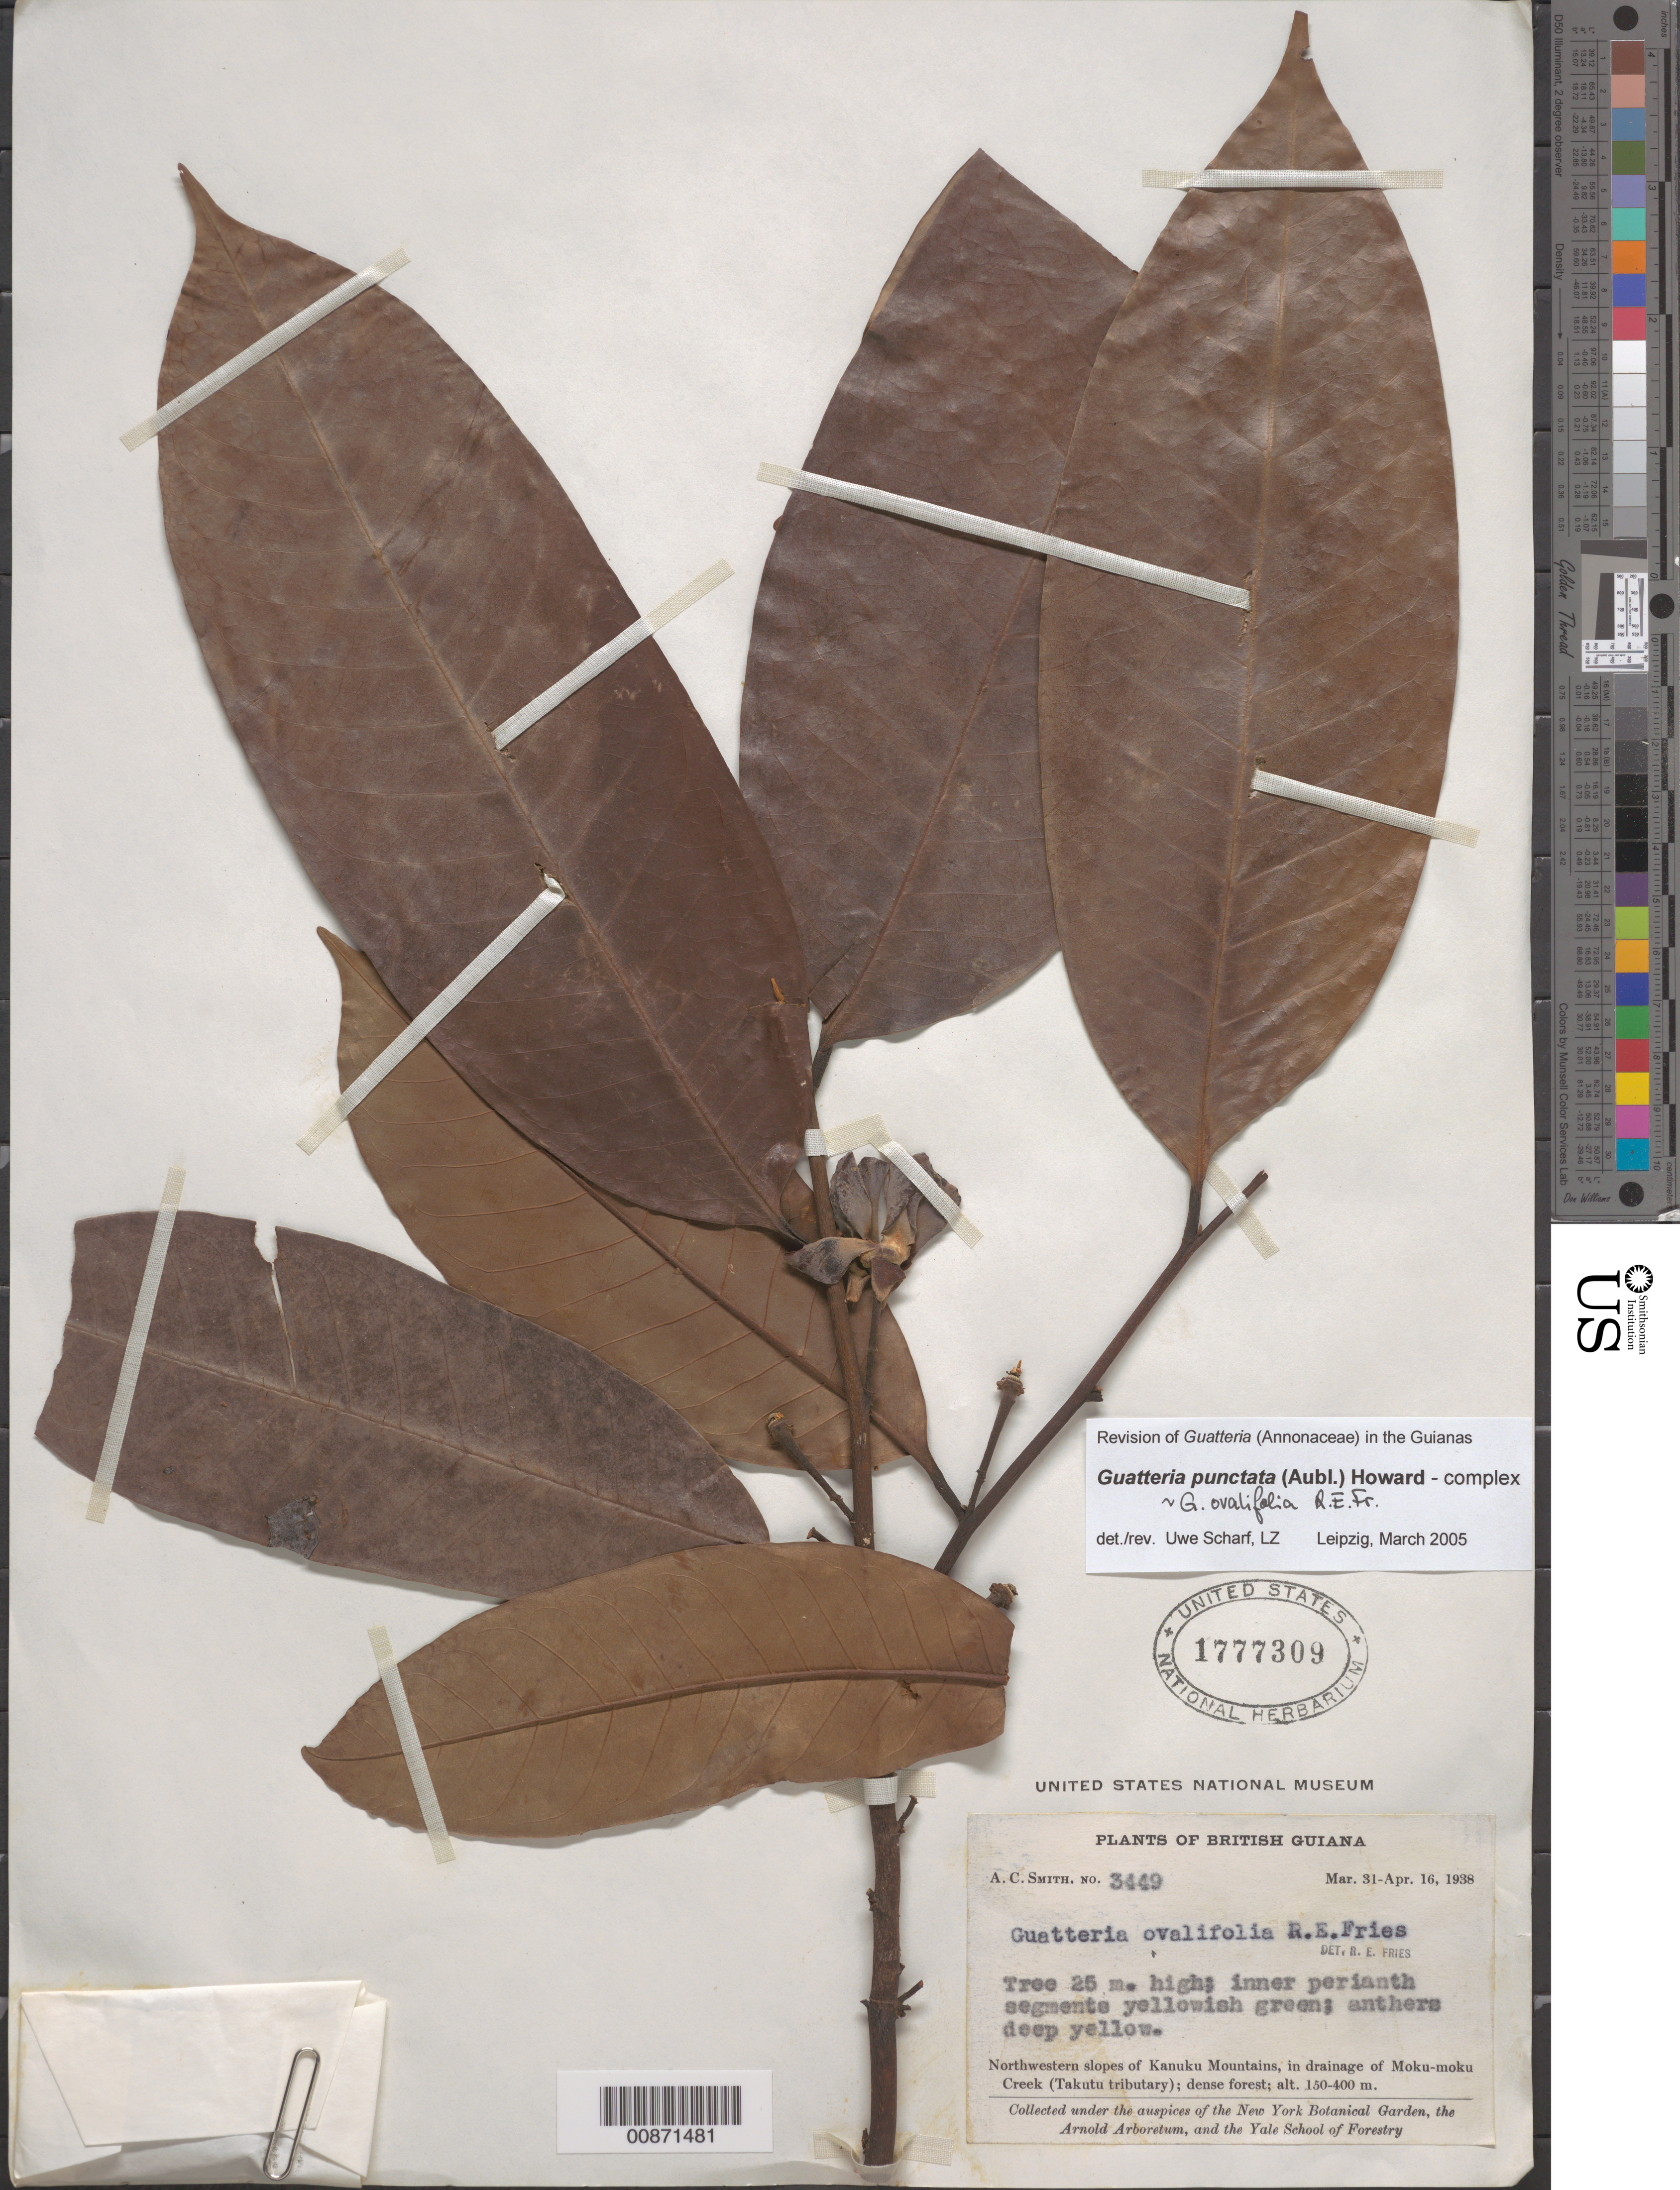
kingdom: Plantae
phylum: Tracheophyta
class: Magnoliopsida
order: Magnoliales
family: Annonaceae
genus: Guatteria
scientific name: Guatteria punctata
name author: (Aubl.) R.A. Howard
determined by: Scharf, U.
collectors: A. C. Smith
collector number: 3449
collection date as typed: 31-Mar-38 to 16-Apr-38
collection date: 1938-03-31/1938-04-16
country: Guyana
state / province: U. Takutu-U. Essequibo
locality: Kanuku Mts., NW slopes, in drainage of Moku-moku Creek (Takutu tributary)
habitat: Dense forest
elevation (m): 150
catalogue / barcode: US 1777309